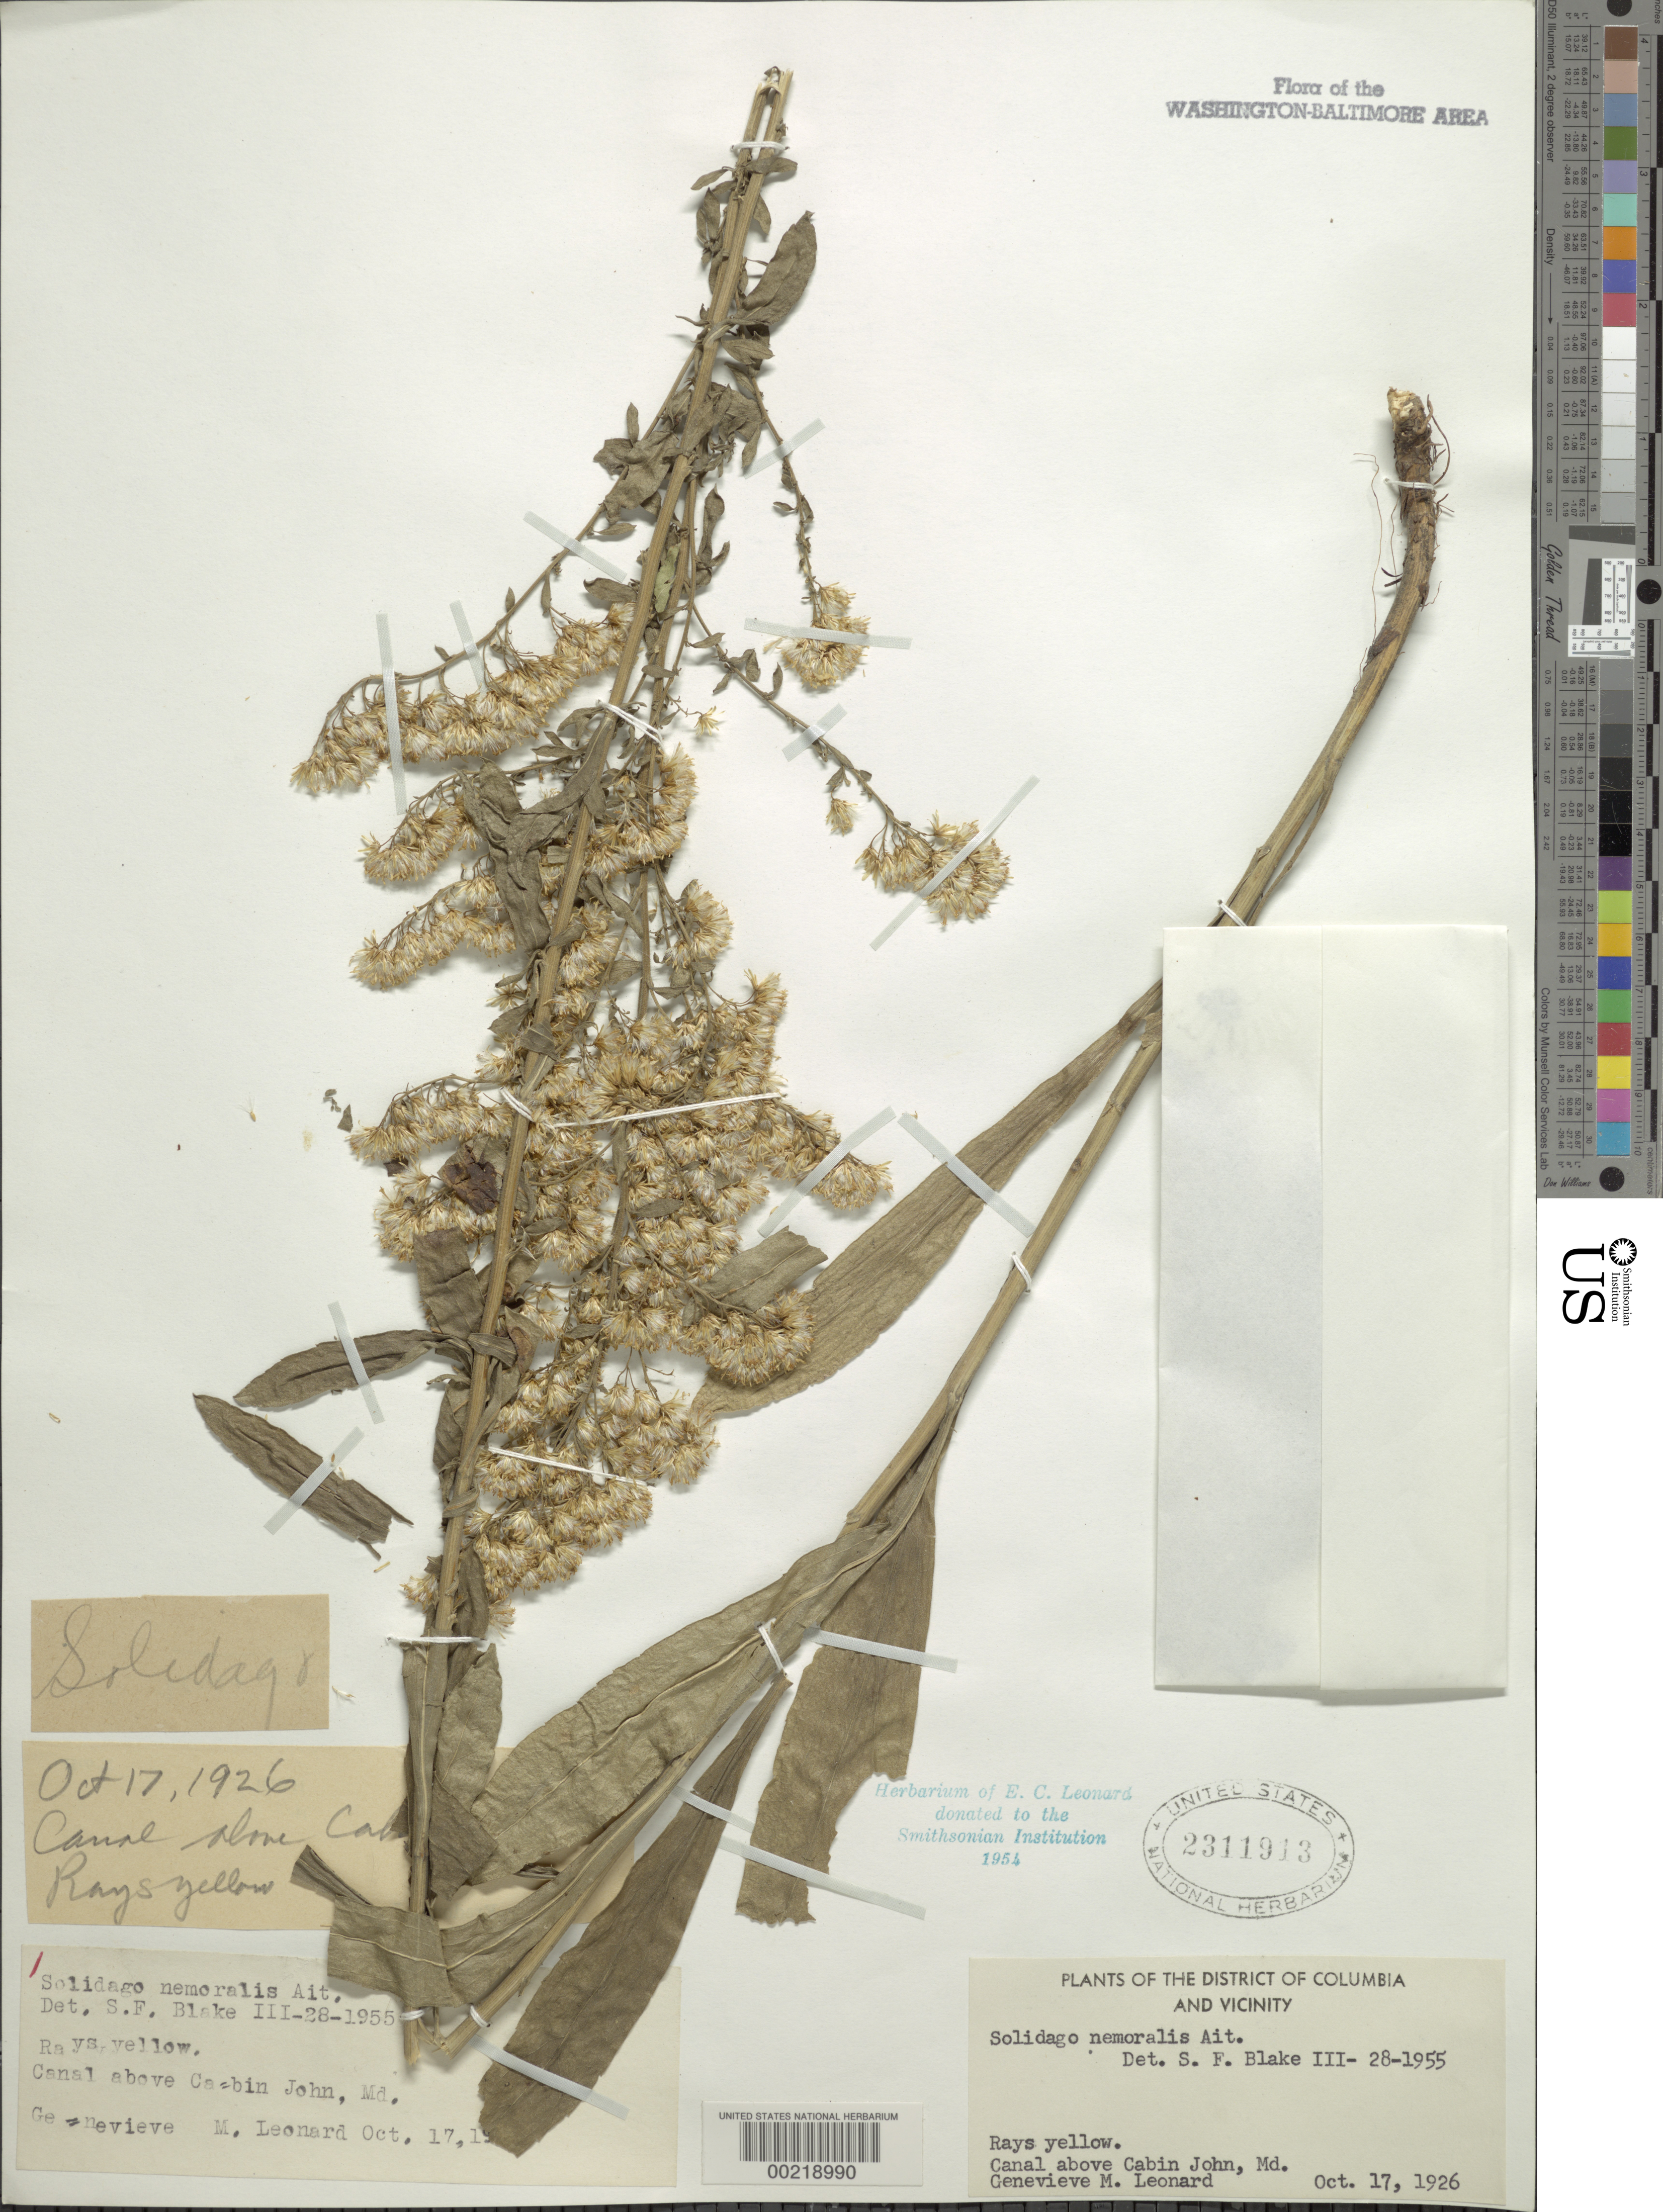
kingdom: Plantae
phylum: Tracheophyta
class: Magnoliopsida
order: Asterales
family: Asteraceae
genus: Solidago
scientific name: Solidago nemoralis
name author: Aiton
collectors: G. M. Leonard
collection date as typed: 17 Oct 1926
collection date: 1926-10-17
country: United States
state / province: Maryland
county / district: Montgomery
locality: Canal above Cabin John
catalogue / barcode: US 2311913